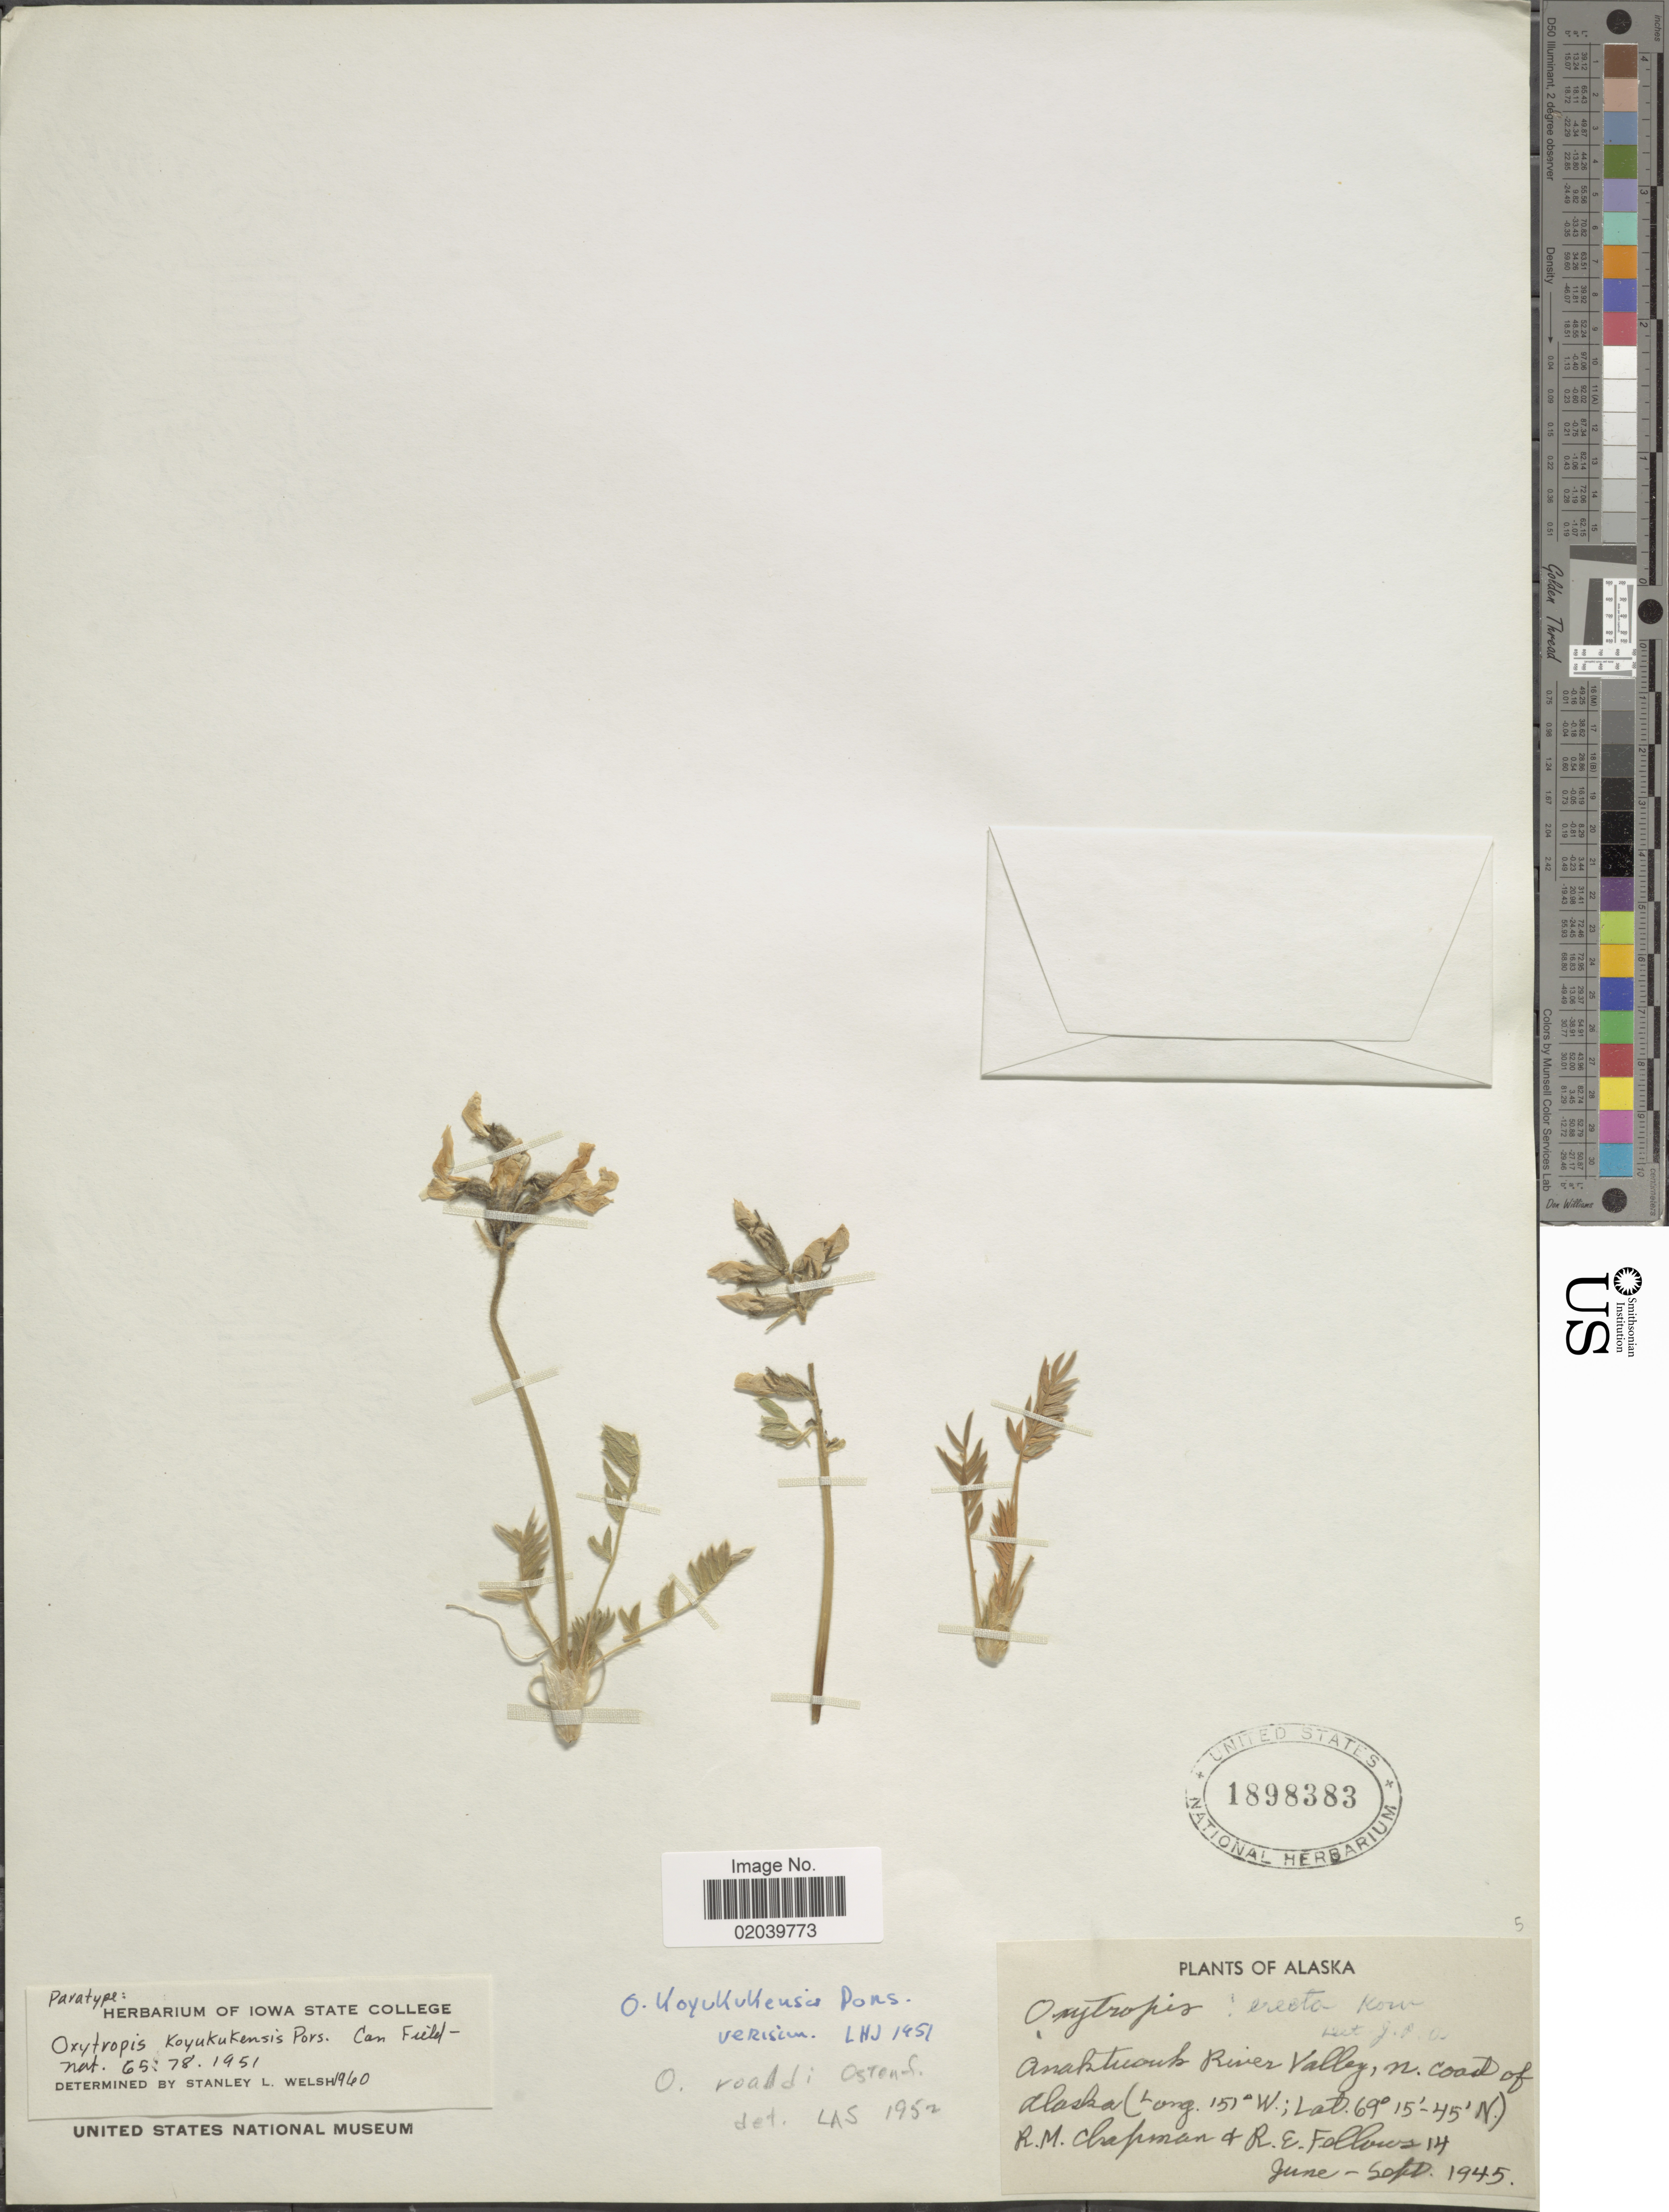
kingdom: Plantae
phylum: Tracheophyta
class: Magnoliopsida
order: Fabales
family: Fabaceae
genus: Oxytropis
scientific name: Oxytropis koyukukensis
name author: A.E. Porsild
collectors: R. M. Chapman & R. Fellows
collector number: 14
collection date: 1945-06/1945-09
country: United States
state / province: Alaska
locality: Anaktuouk River Valley, N. coast of Alaska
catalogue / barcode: US 1898383